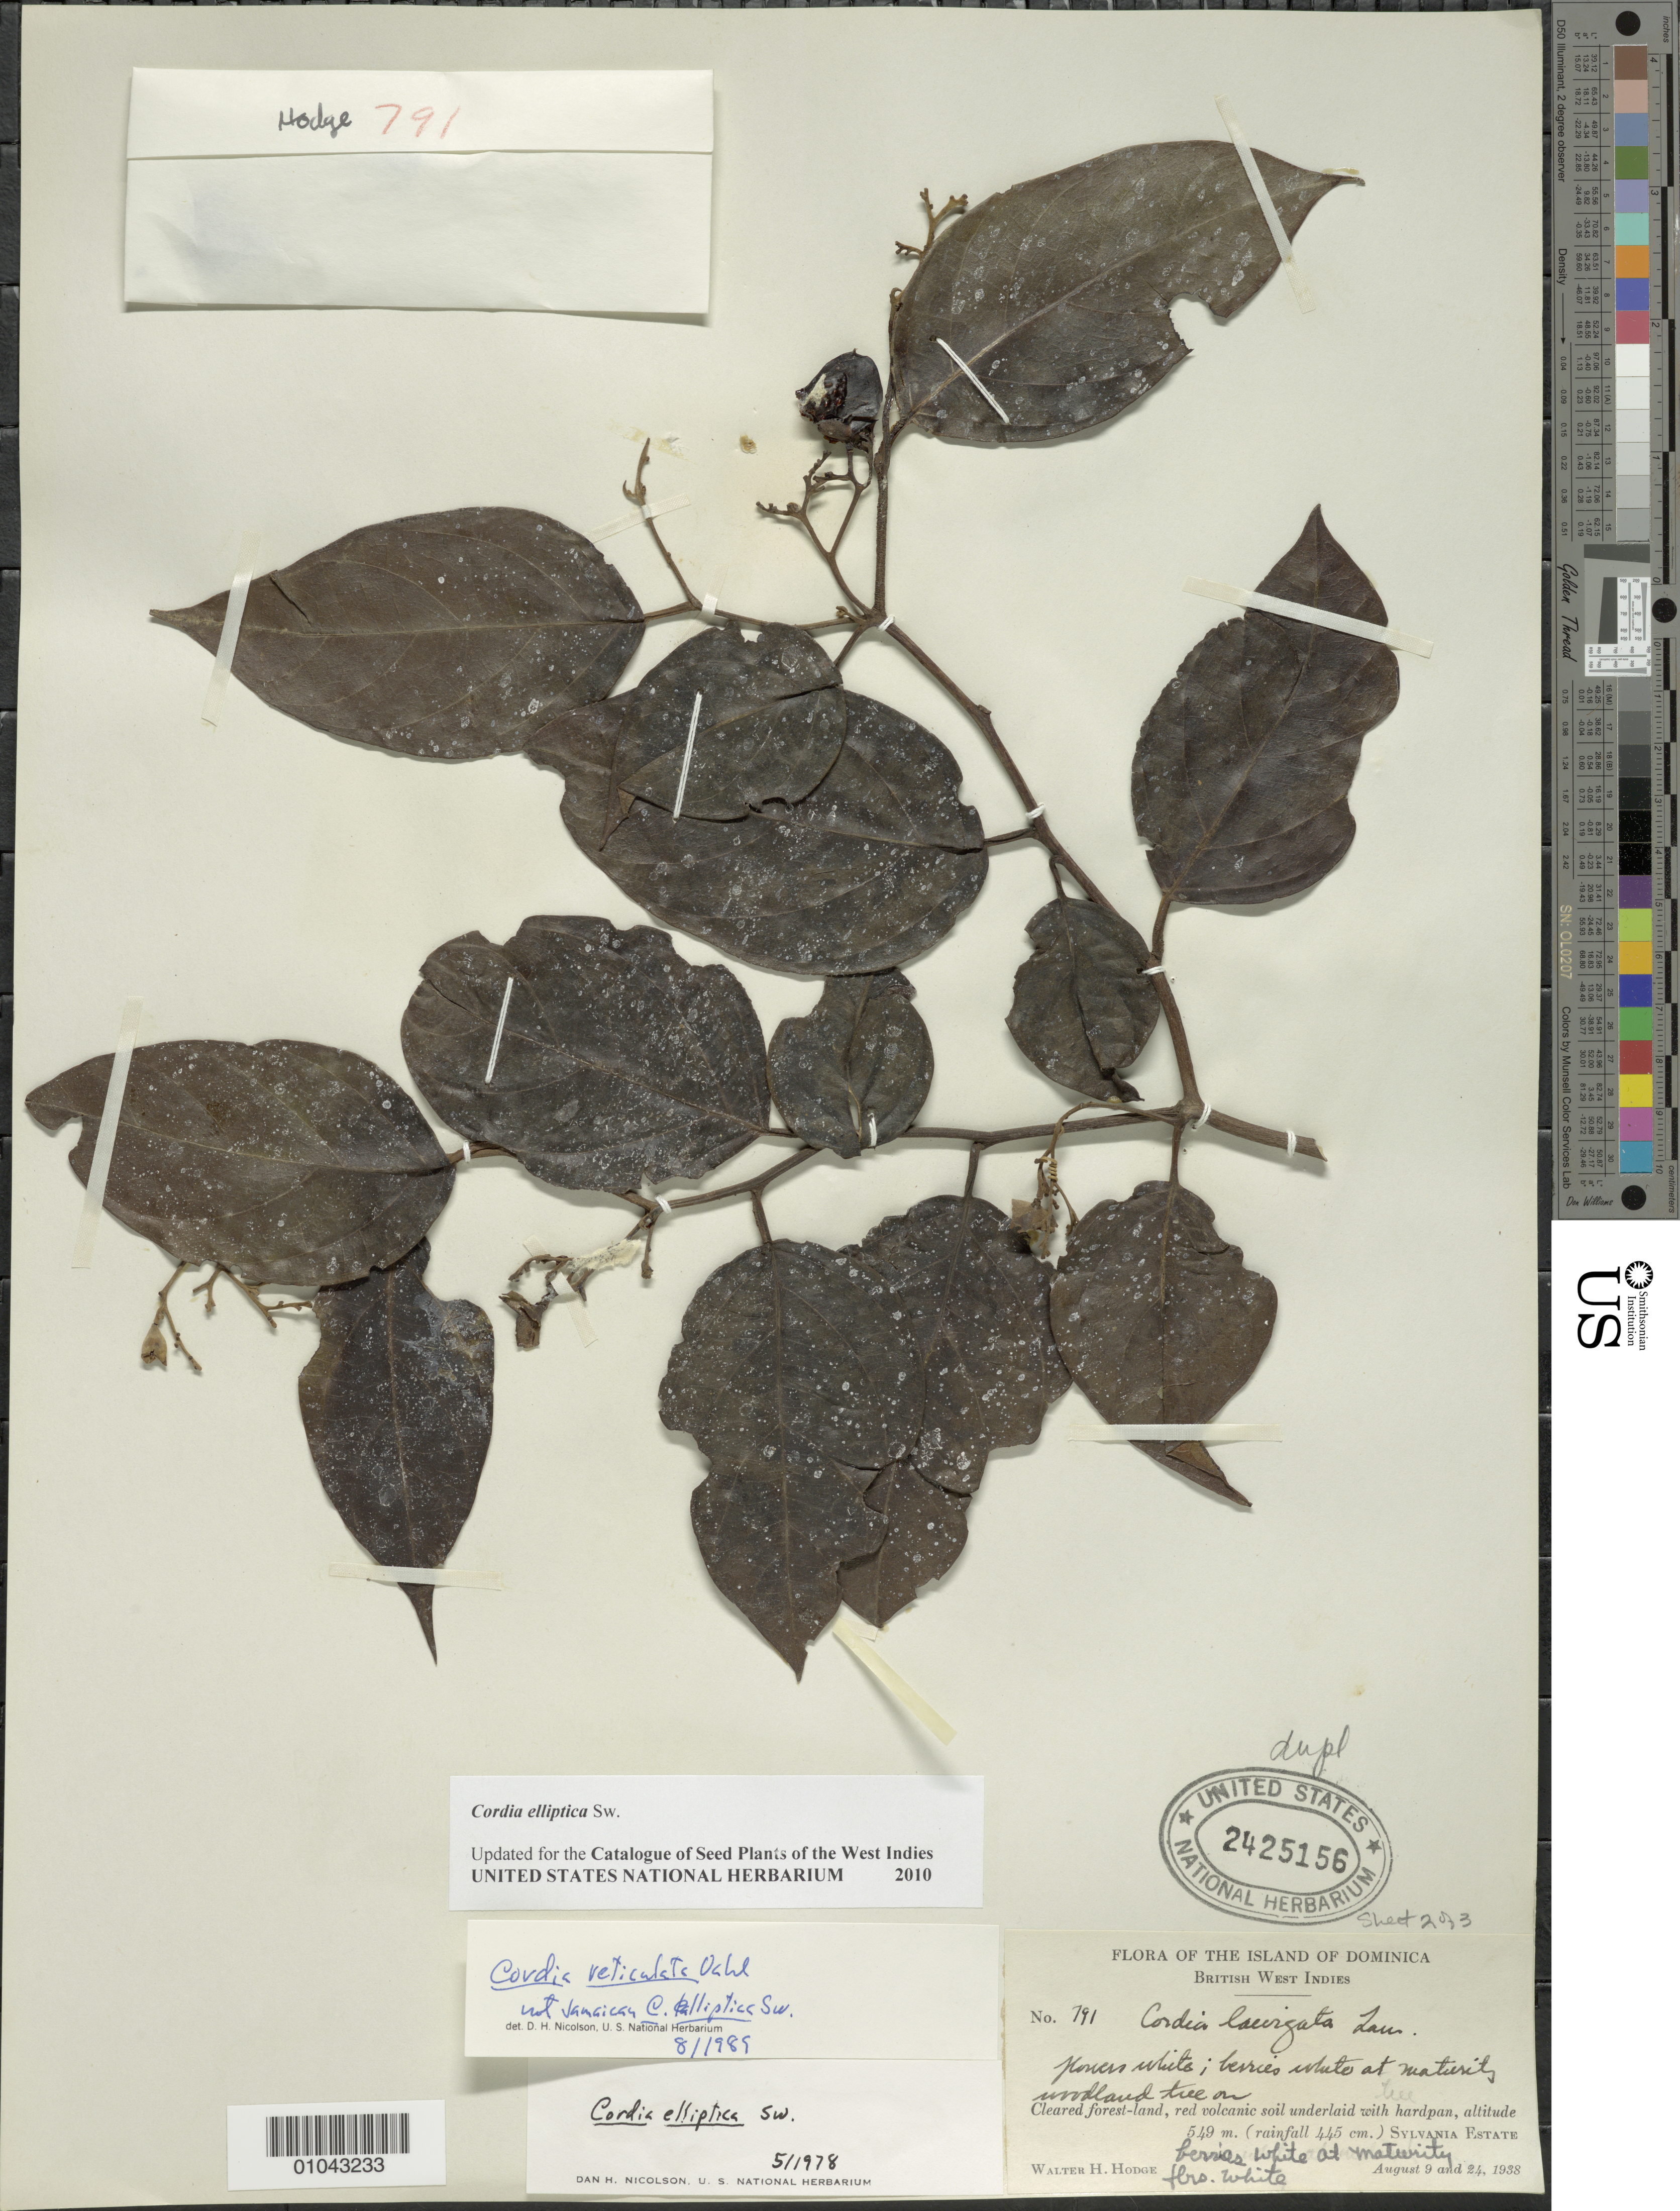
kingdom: Plantae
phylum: Tracheophyta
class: Magnoliopsida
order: Boraginales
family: Cordiaceae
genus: Cordia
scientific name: Cordia elliptica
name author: Sw.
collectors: W. Hodge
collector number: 791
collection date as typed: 09 Aug 1938 and 24 Aug 1938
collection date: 1938-08-09,1938-08-24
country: Dominica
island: Dominica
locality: Sylvania Estate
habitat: Cleared forest land, red volcanic soil underlaid with hardpan, rainfall 445 cm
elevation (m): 549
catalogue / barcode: US 2425156